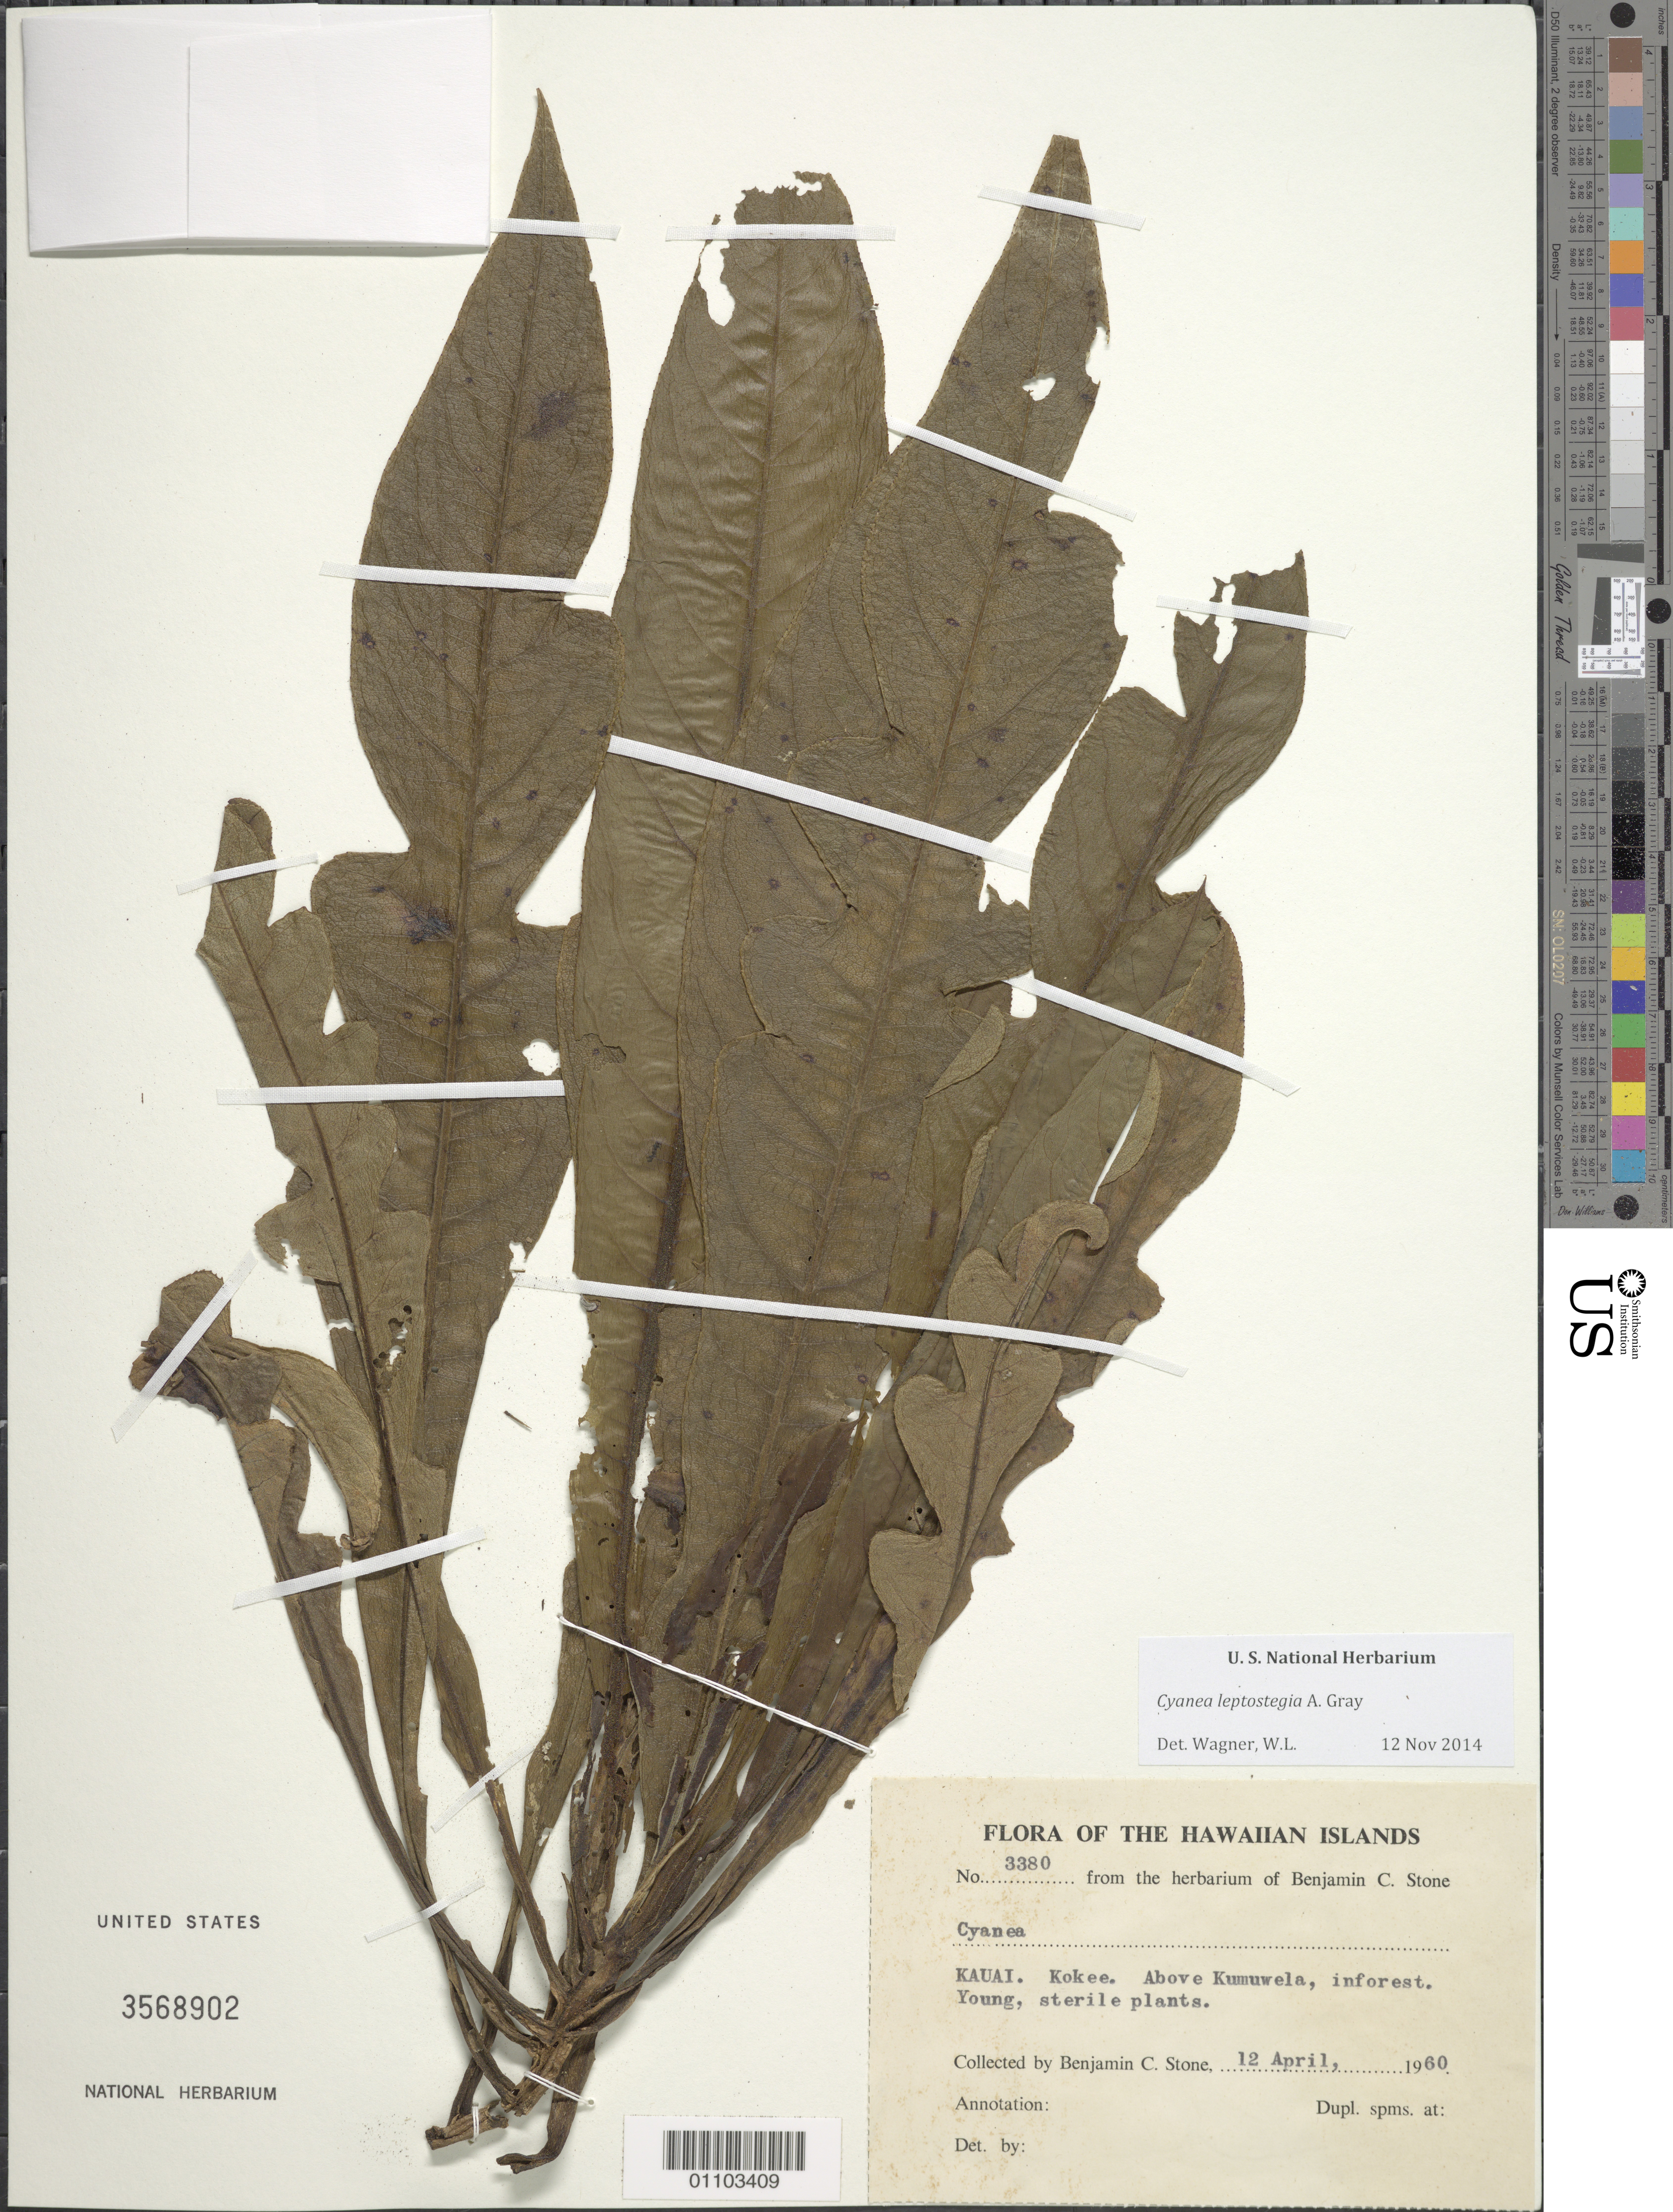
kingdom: Plantae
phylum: Tracheophyta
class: Magnoliopsida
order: Asterales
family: Campanulaceae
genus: Cyanea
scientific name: Cyanea leptostegia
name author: A. Gray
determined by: Wagner, W. L., (BOT), Smithsonian Institution - National Museum of Natural History (UNITED STATES)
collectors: B. C. Stone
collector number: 3380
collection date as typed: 12 Apr 1960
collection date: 1960-04-12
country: United States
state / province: Hawaii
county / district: Kauai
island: Kaua'i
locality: Above Kumuwela, Kokee, in forest.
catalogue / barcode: US 3568902